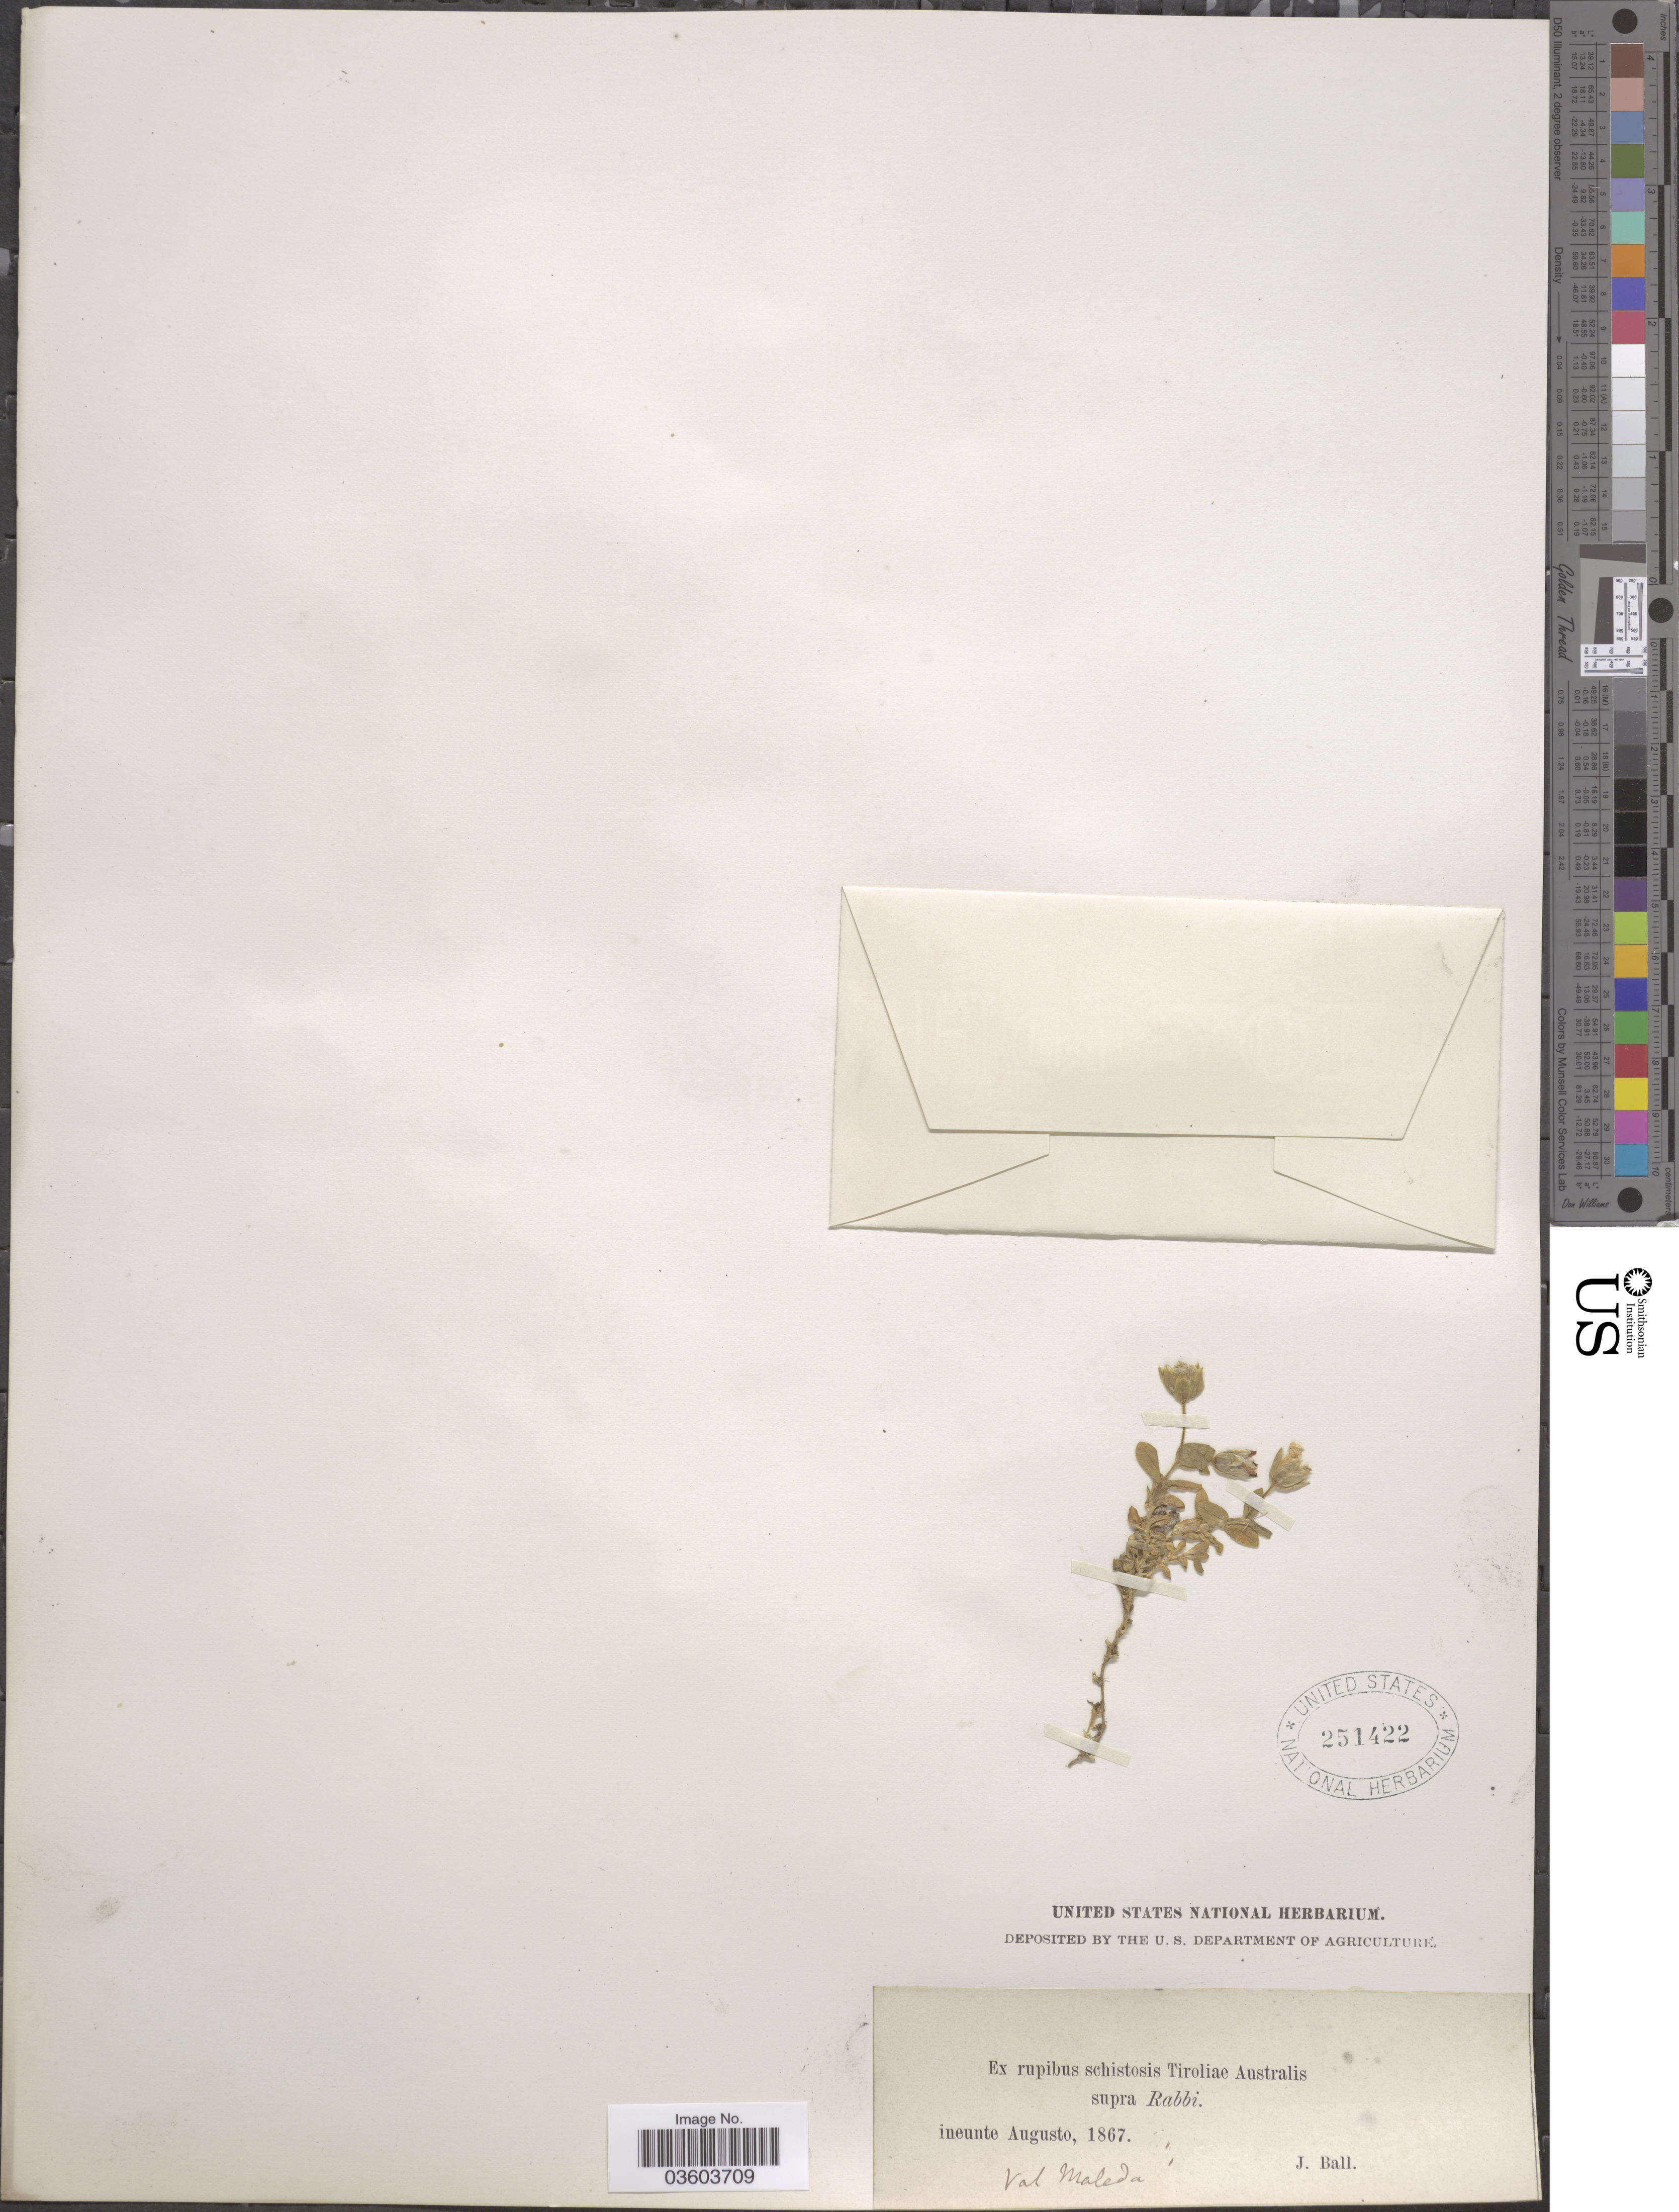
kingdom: Plantae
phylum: Tracheophyta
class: Magnoliopsida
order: Caryophyllales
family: Caryophyllaceae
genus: Cerastium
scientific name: Cerastium sp.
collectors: J. Ball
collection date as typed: ineunte Augusto, 1867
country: Italy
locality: Ex rupibus schistosis Tiroliæ Australis supra Rabbi. Val Maleda.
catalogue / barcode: US 251422